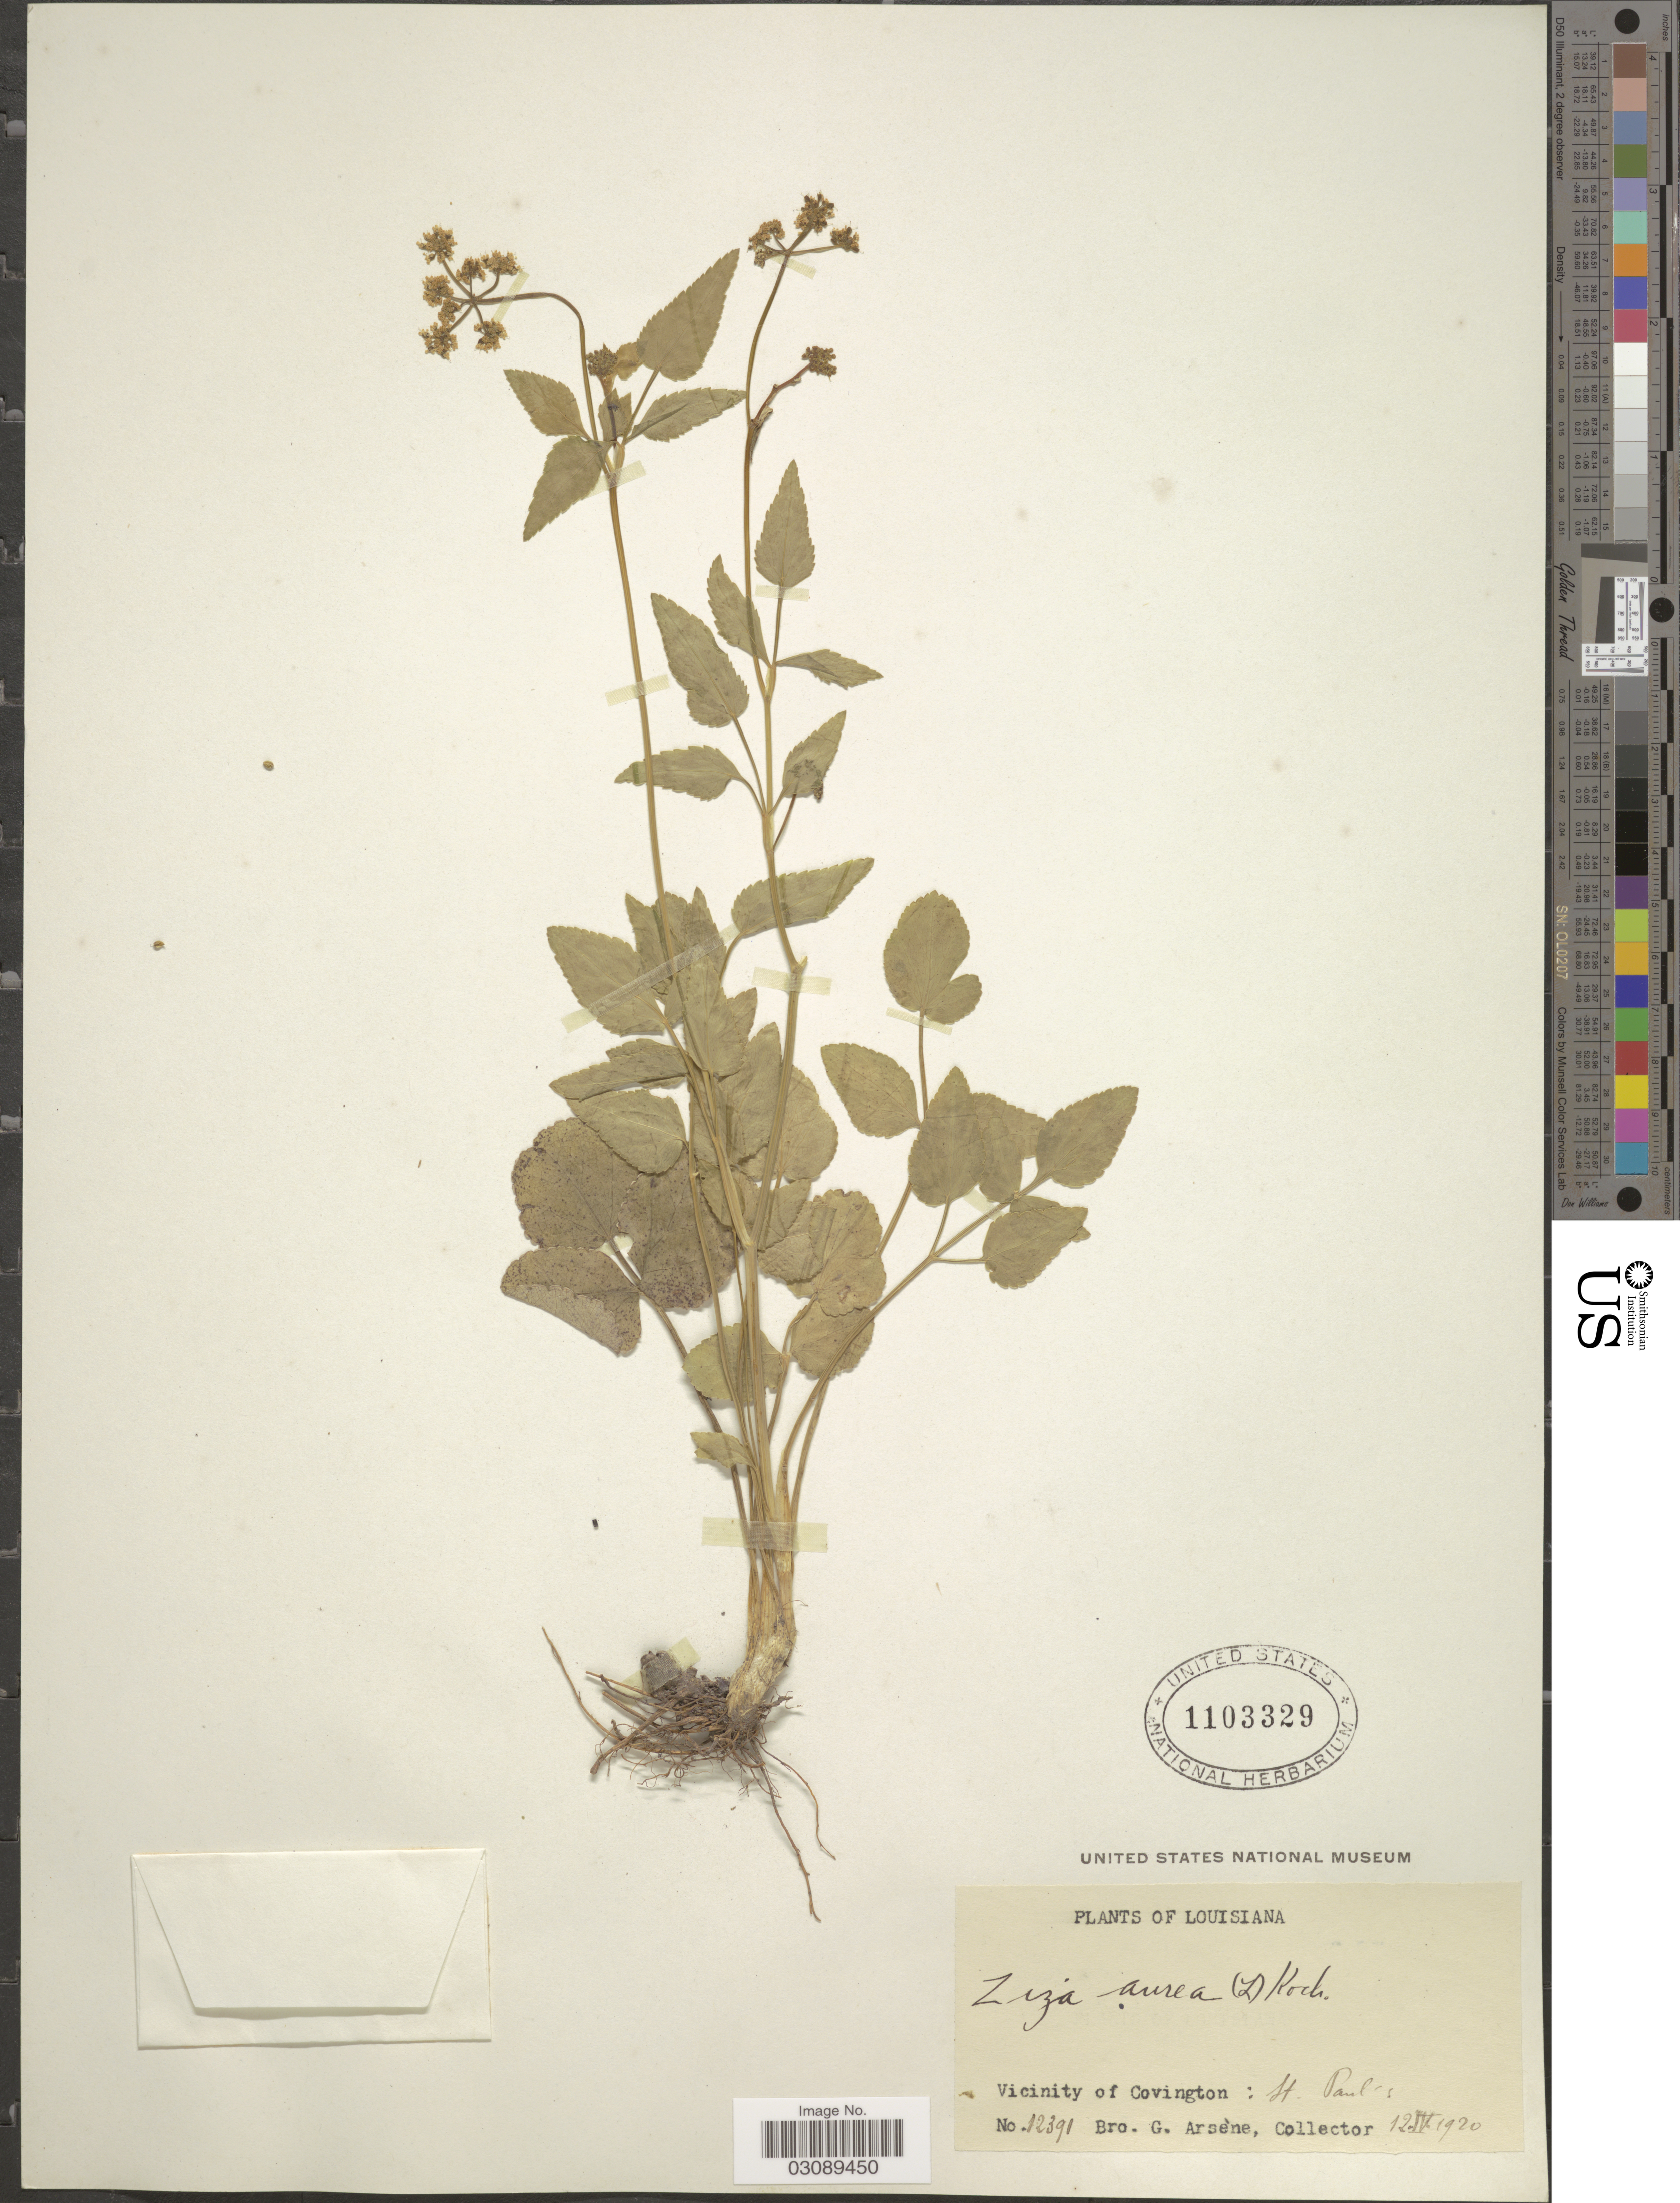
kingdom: Plantae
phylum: Tracheophyta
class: Magnoliopsida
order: Apiales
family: Apiaceae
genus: Thaspium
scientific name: Thaspium aureum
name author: (L.) Nutt.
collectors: Bro. G. Arsène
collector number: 12391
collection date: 1920-04-12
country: United States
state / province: Louisiana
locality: Vicinity of Covington: St. Paul's.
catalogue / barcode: US 1103329